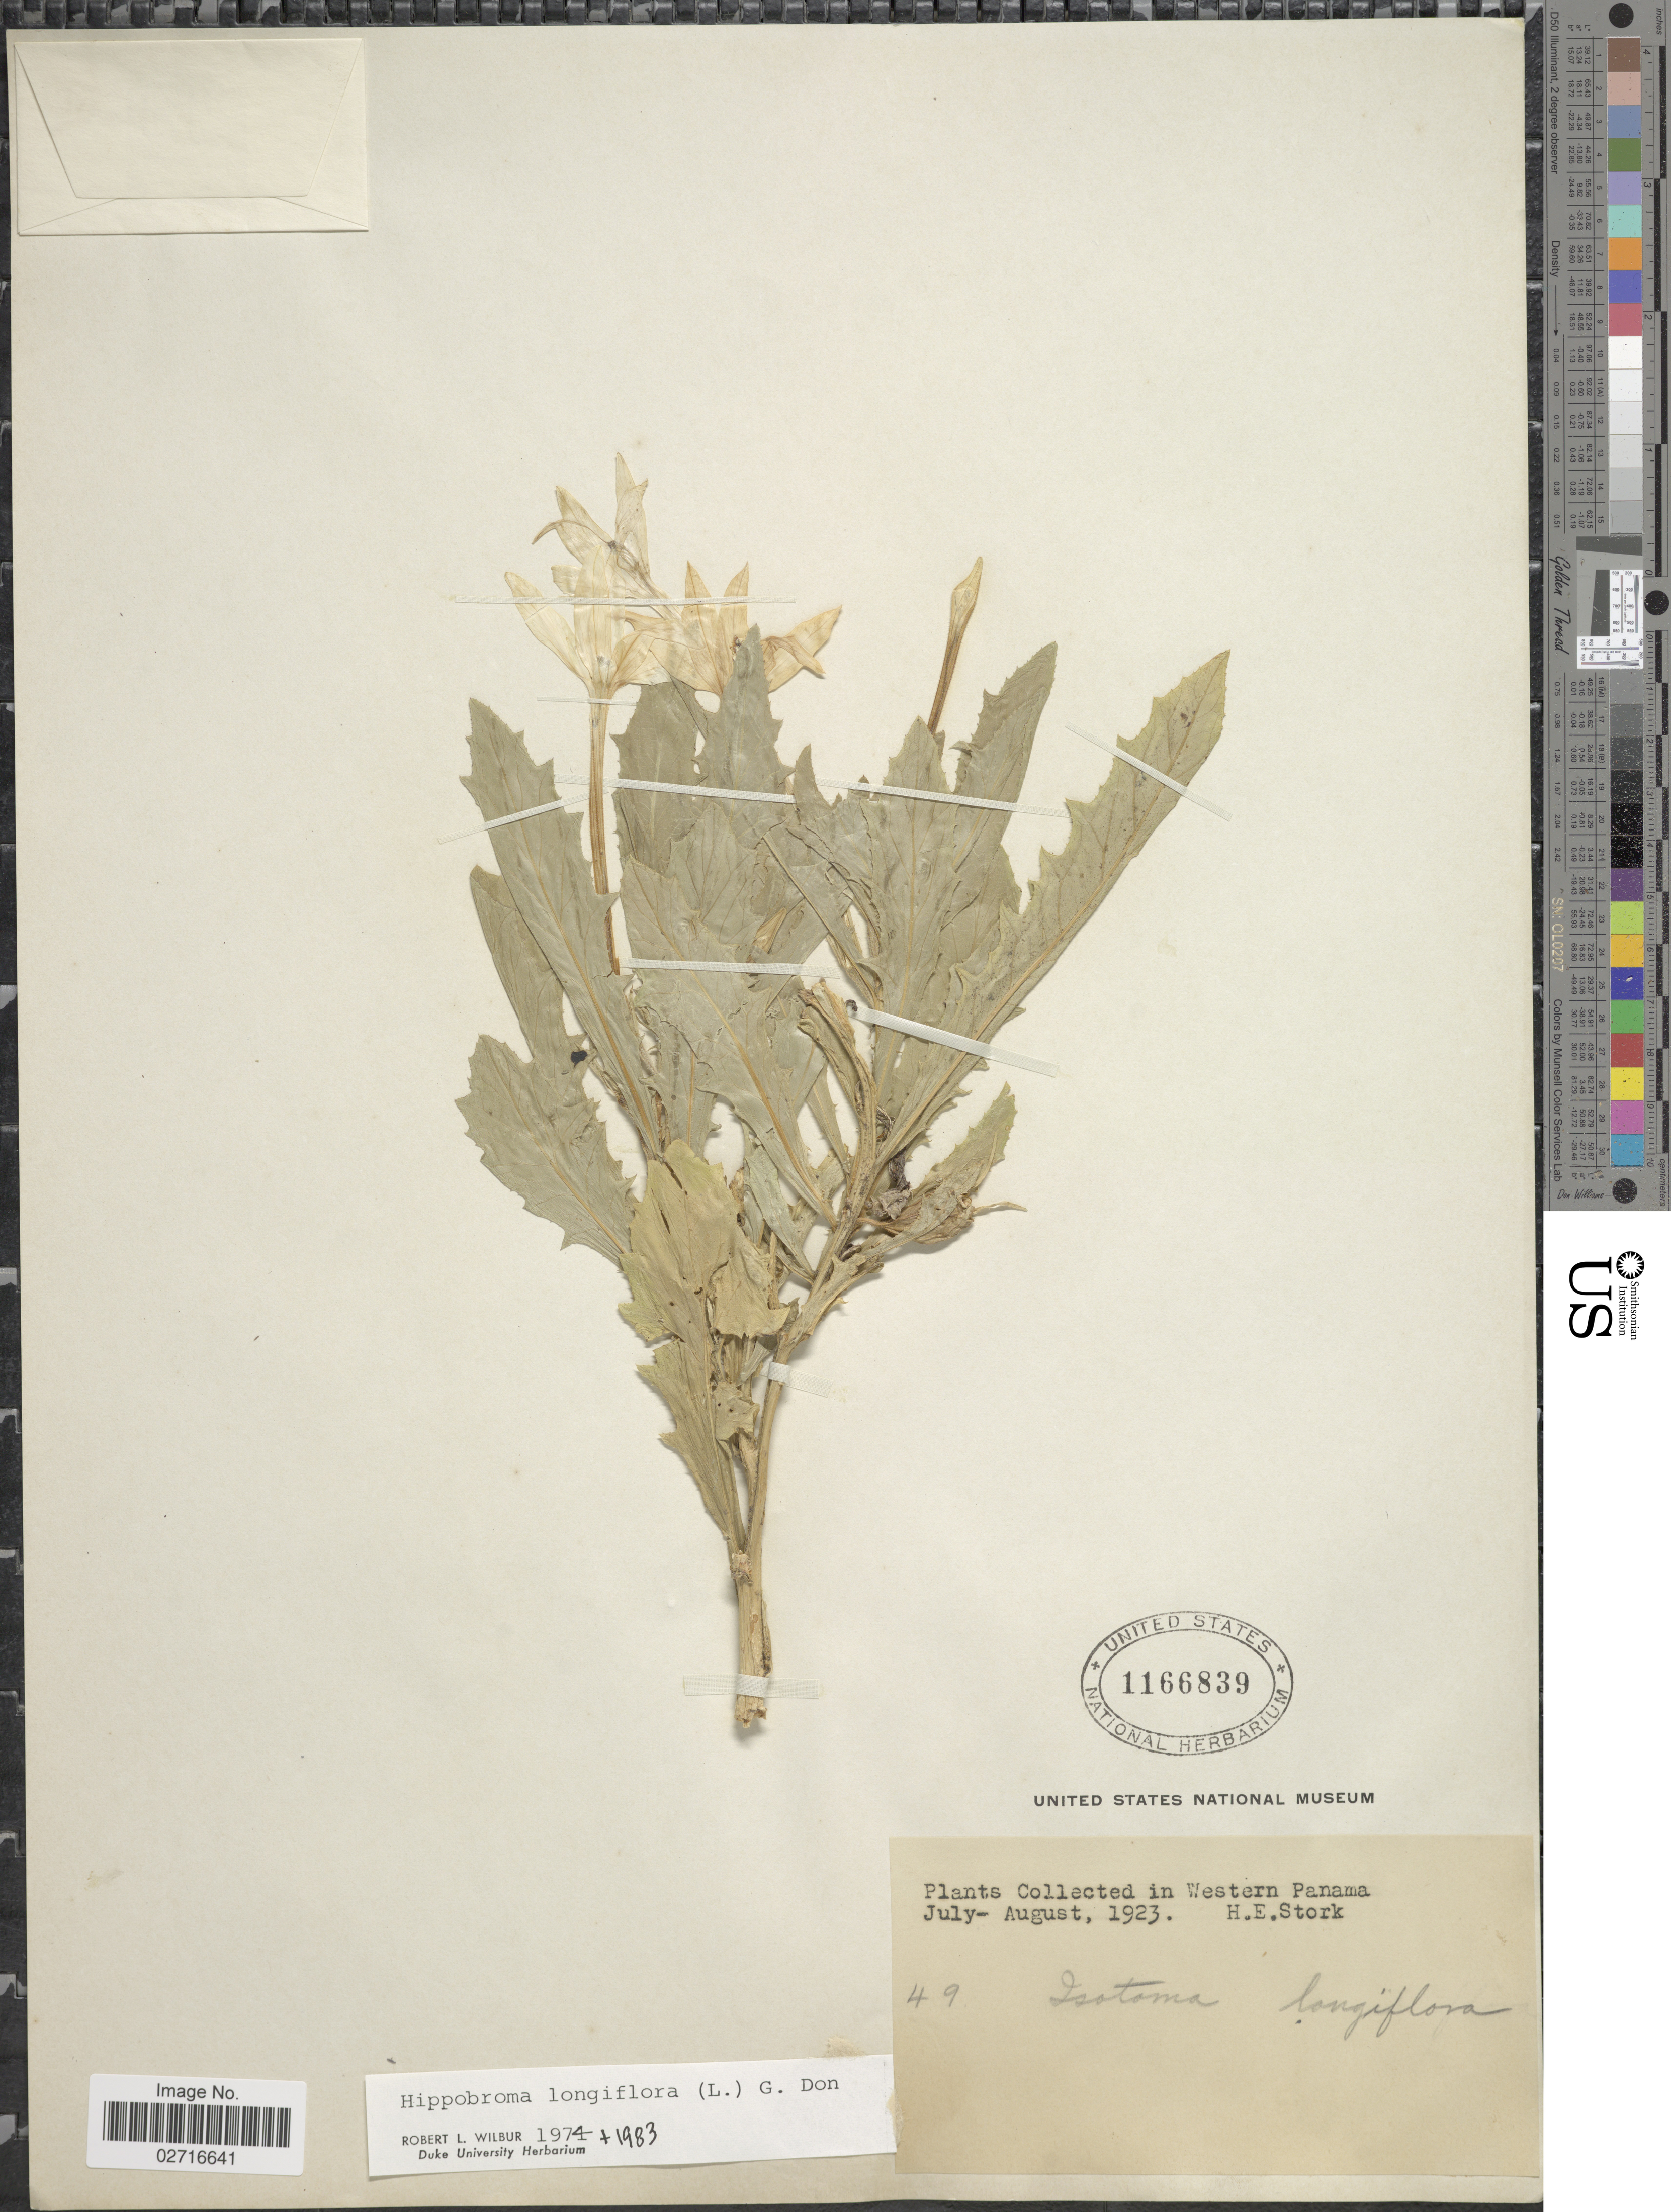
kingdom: Plantae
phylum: Tracheophyta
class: Magnoliopsida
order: Asterales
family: Campanulaceae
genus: Hippobroma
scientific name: Hippobroma longiflora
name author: (L.) G. Don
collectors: H. E. Stork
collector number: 49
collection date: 1923-07/1923-08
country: Panama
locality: Western Panama.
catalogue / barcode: US 1166839